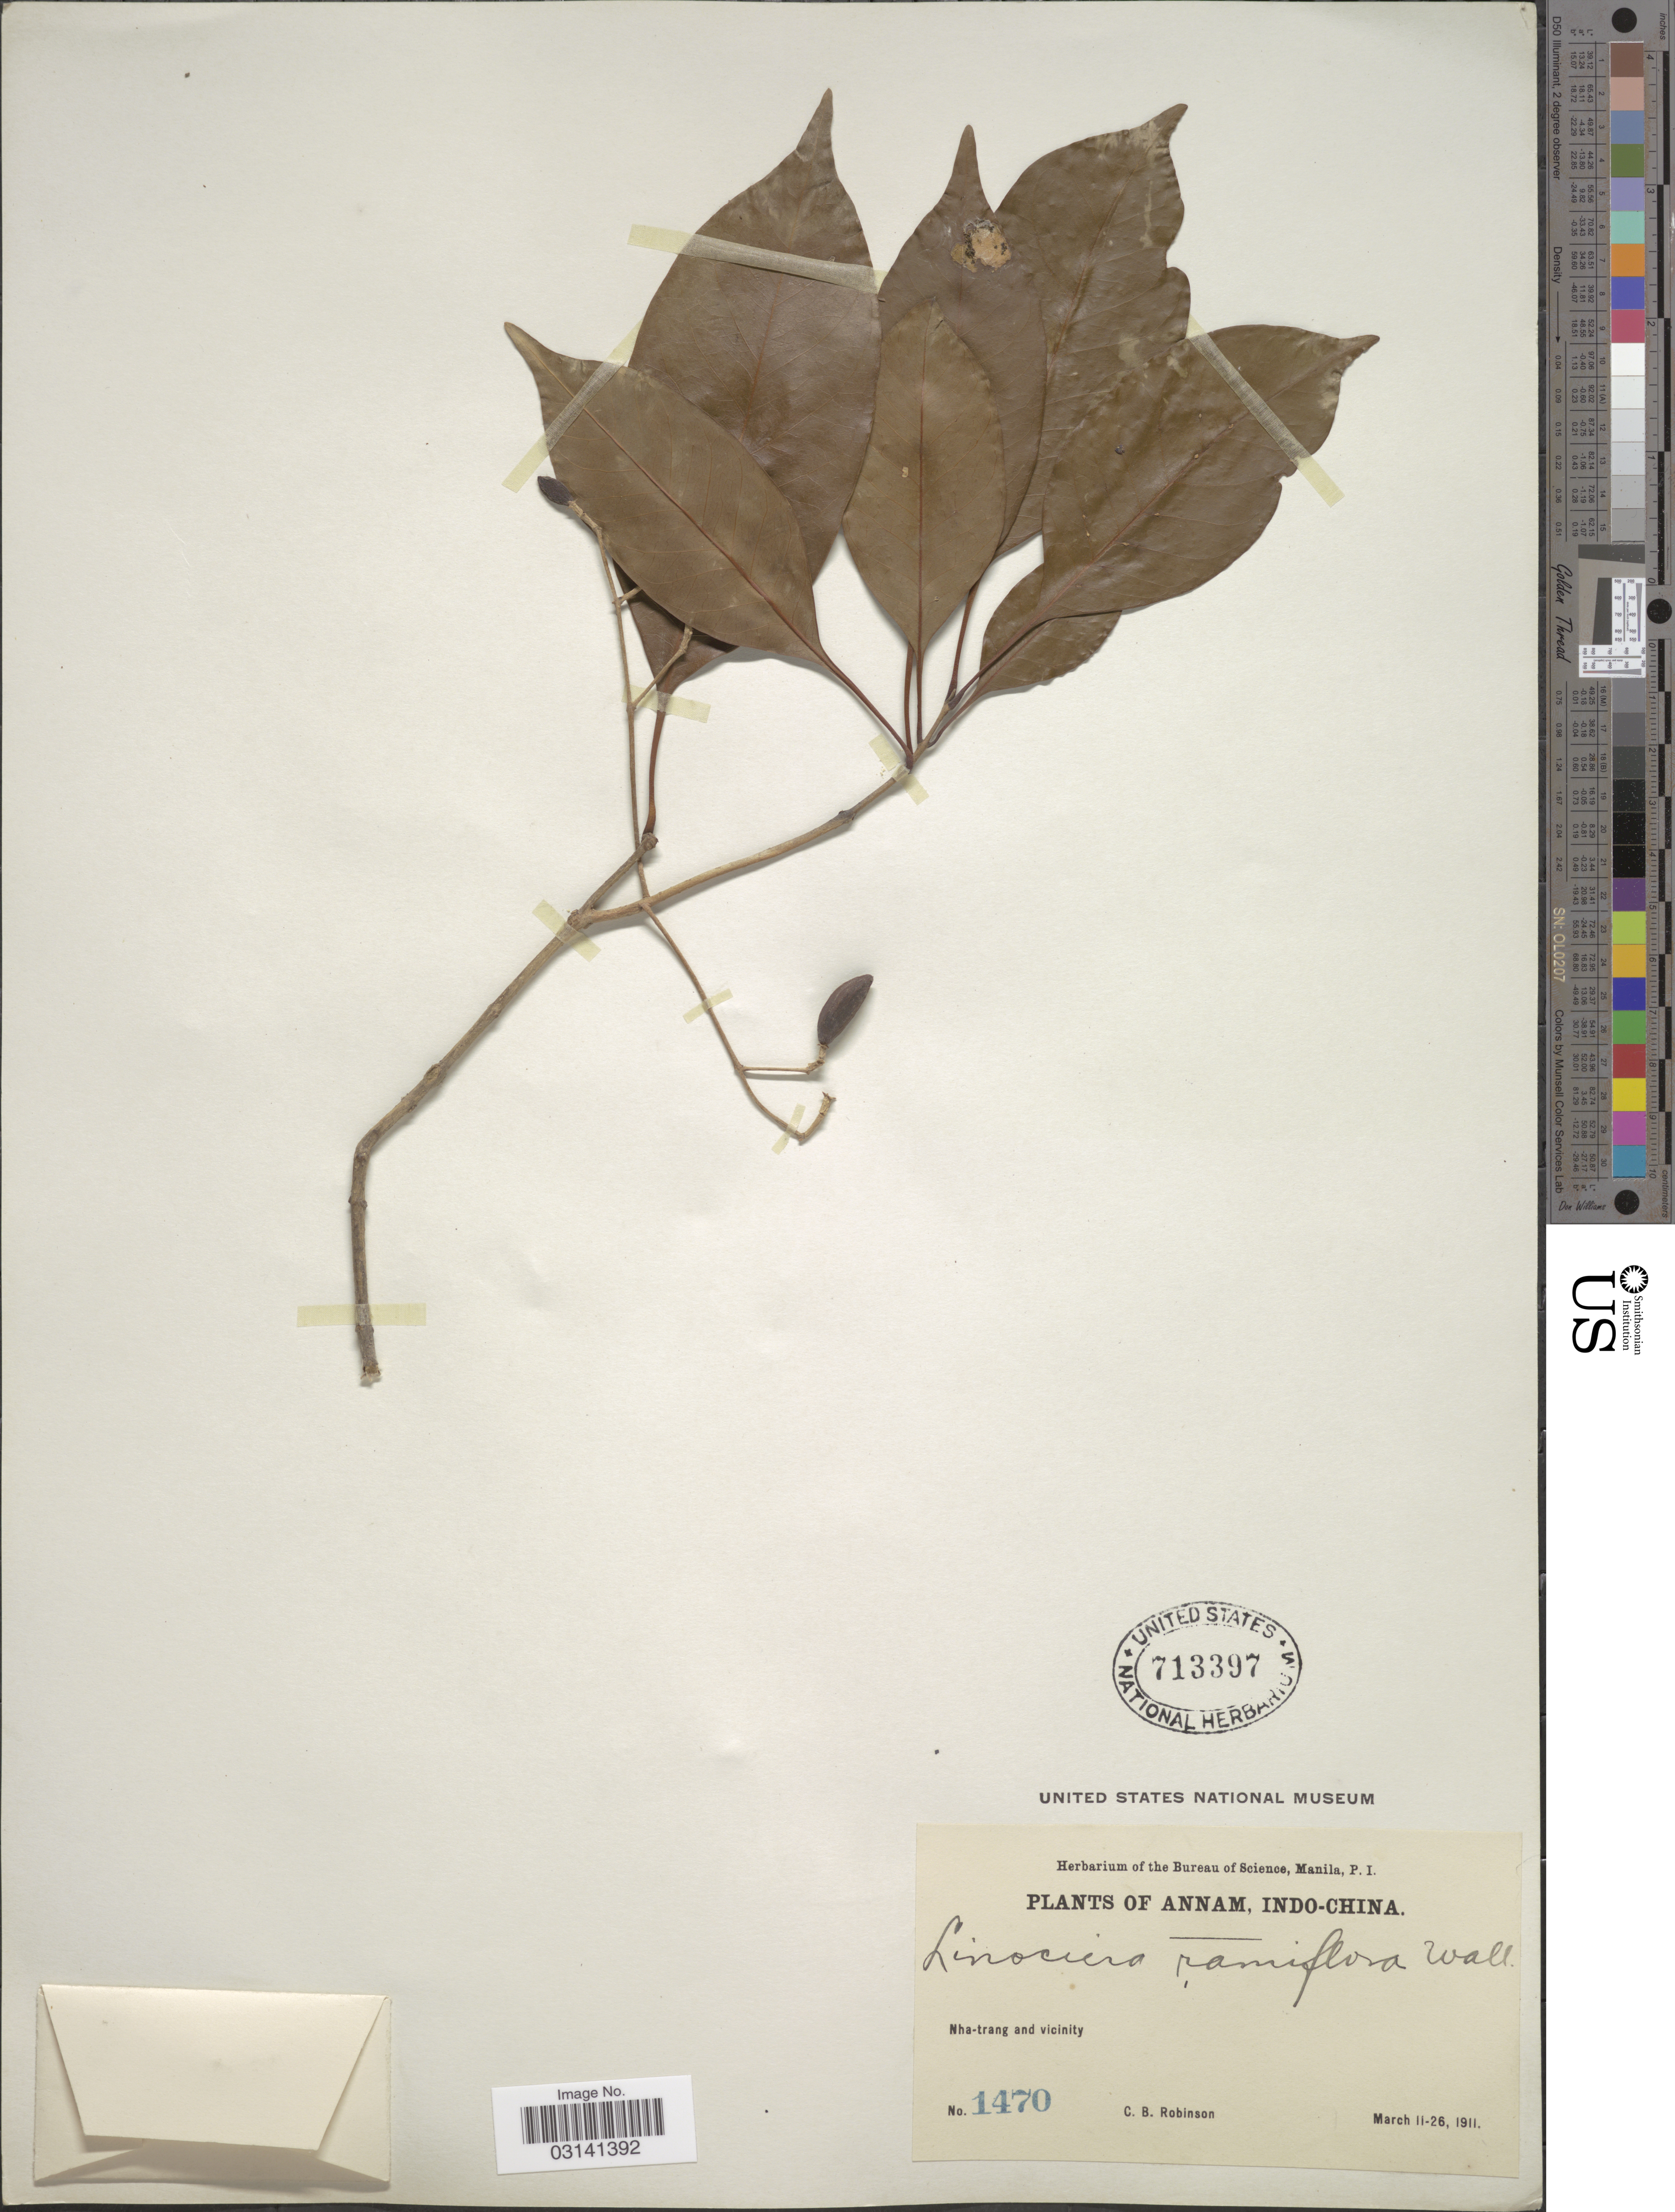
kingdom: Plantae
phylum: Tracheophyta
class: Magnoliopsida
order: Lamiales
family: Oleaceae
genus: Chionanthus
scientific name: Chionanthus ramiflorus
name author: Roxb.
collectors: C. Robinson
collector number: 1470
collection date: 1911-03-11/1911-03-26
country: Vietnam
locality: Annam, Indo-China. Nha-trang and vicinity.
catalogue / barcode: US 713397